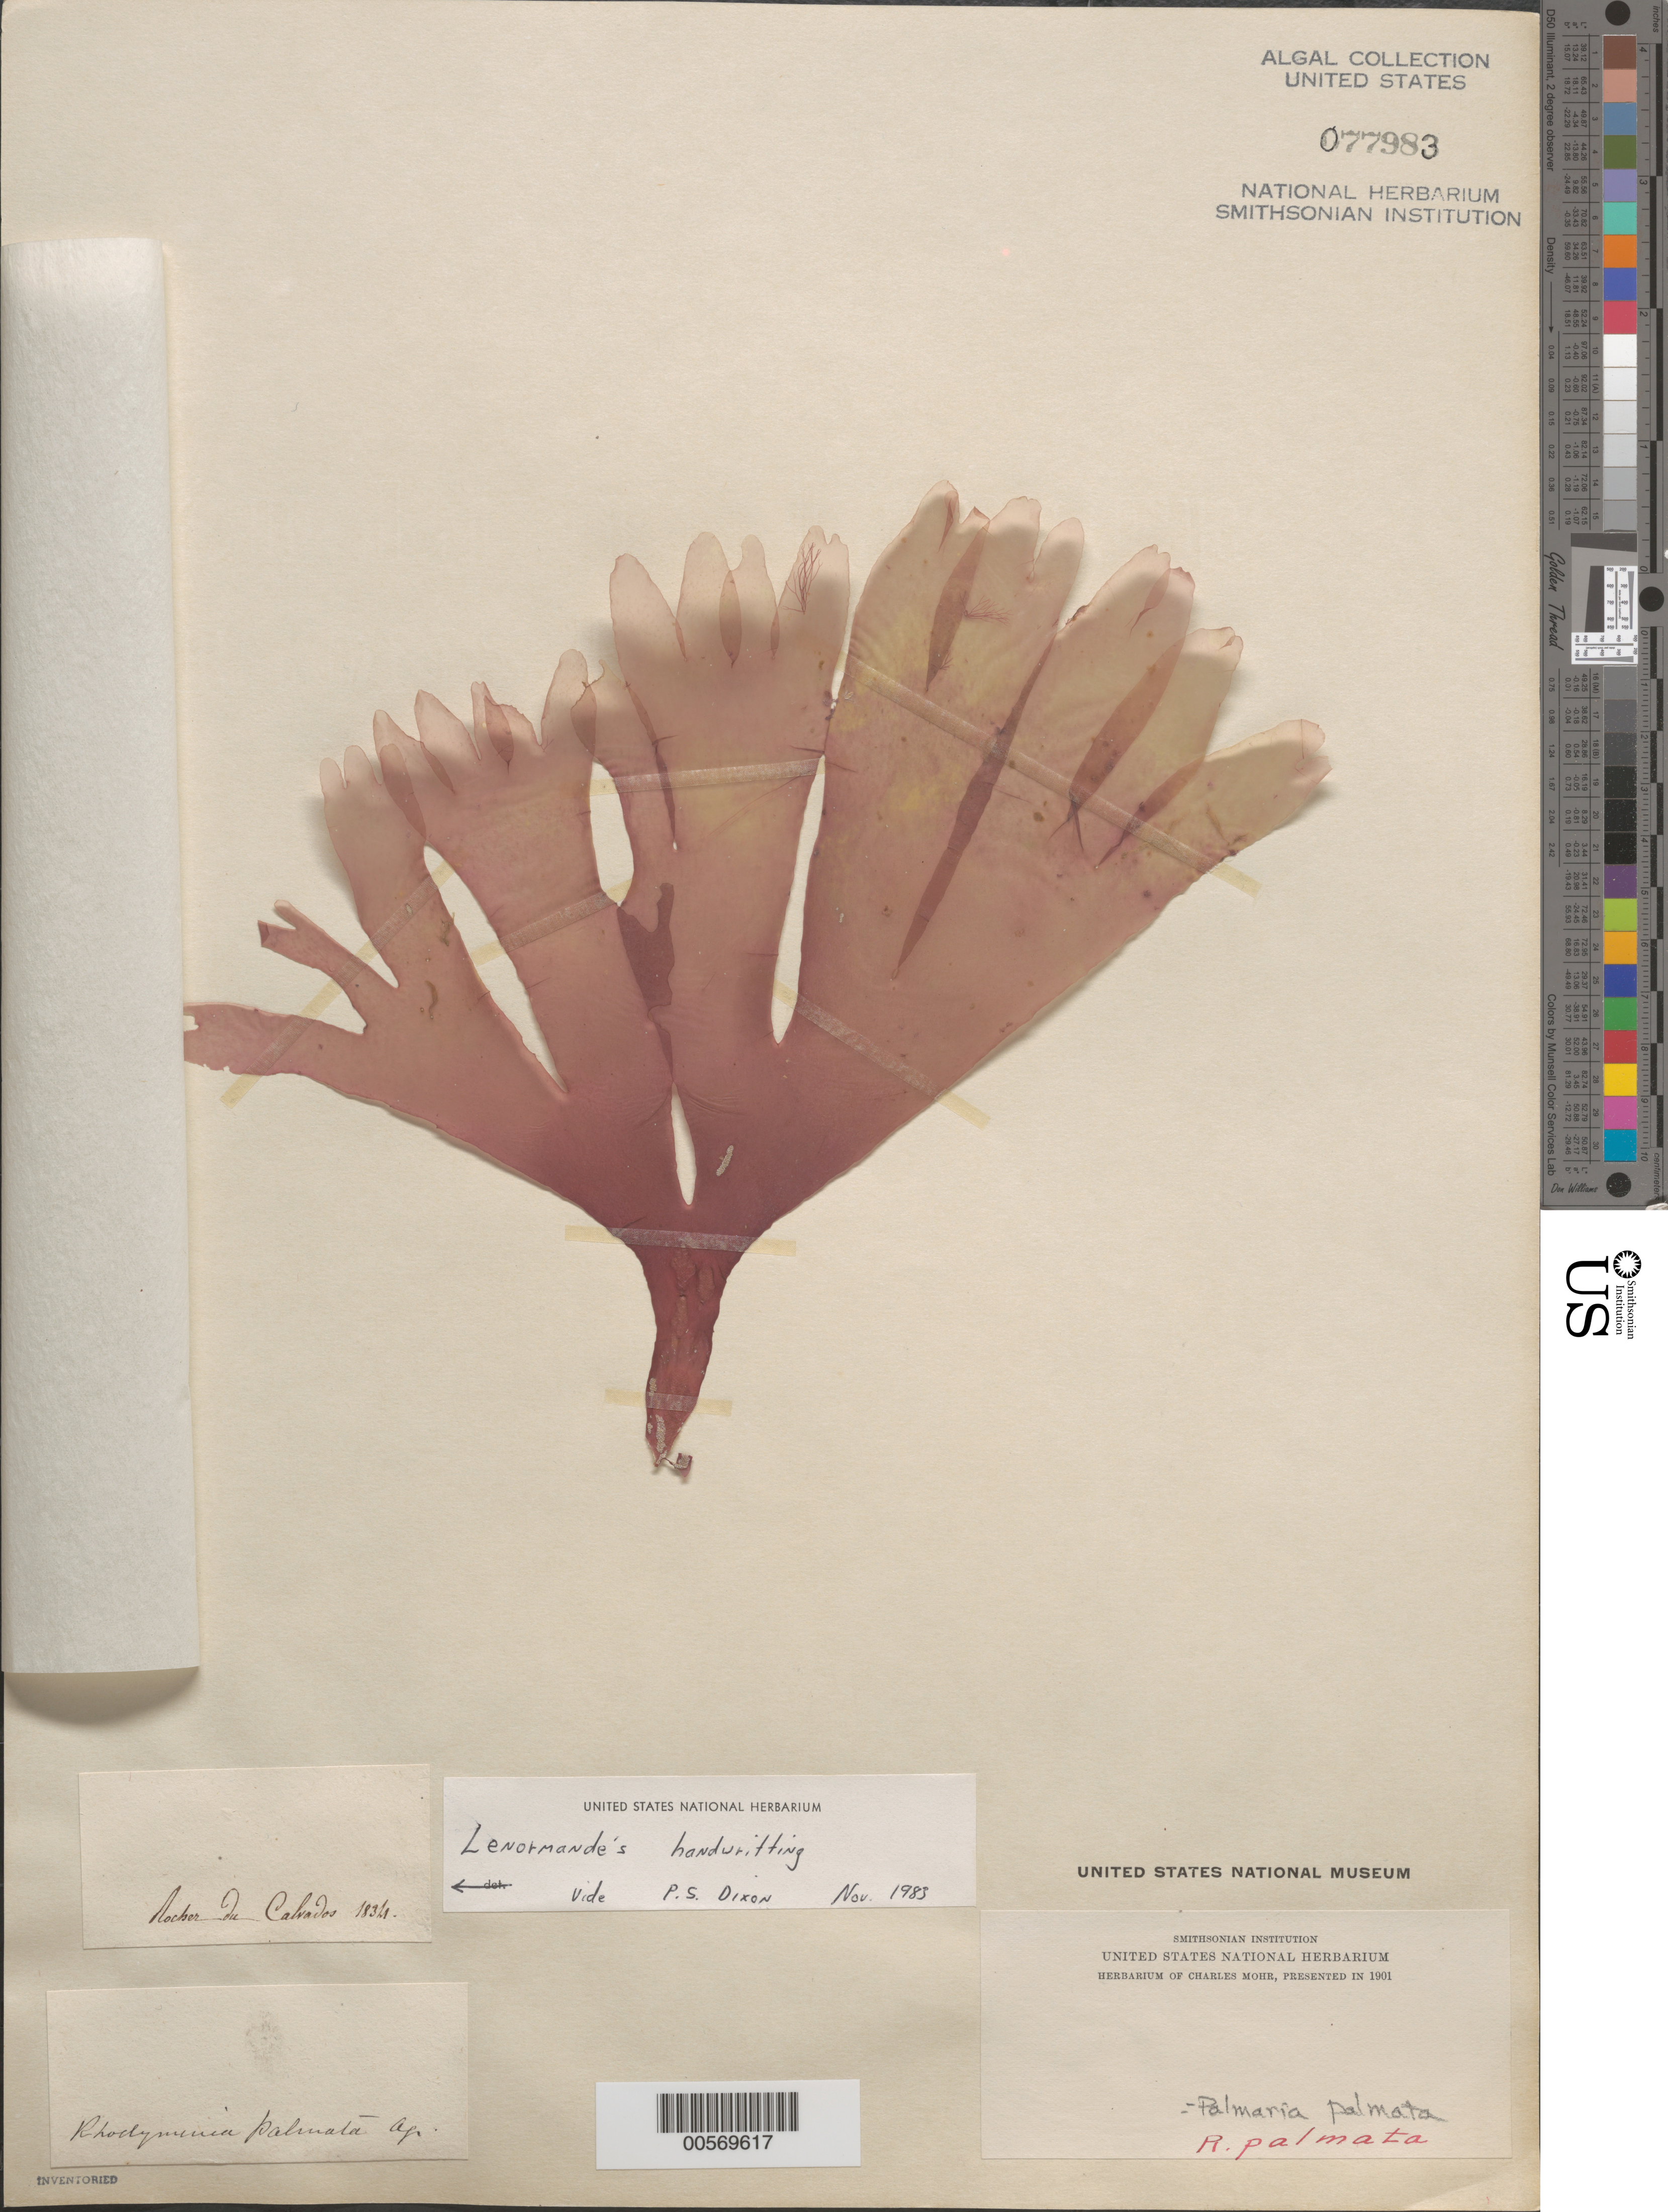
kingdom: Plantae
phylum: Rhodophyta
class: Florideophyceae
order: Palmariales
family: Palmariaceae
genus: Palmaria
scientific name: Palmaria palmata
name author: (L.) F. Weber & D. Mohr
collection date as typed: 1834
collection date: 1834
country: France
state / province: Normandie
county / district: Calvados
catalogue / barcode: US 77983